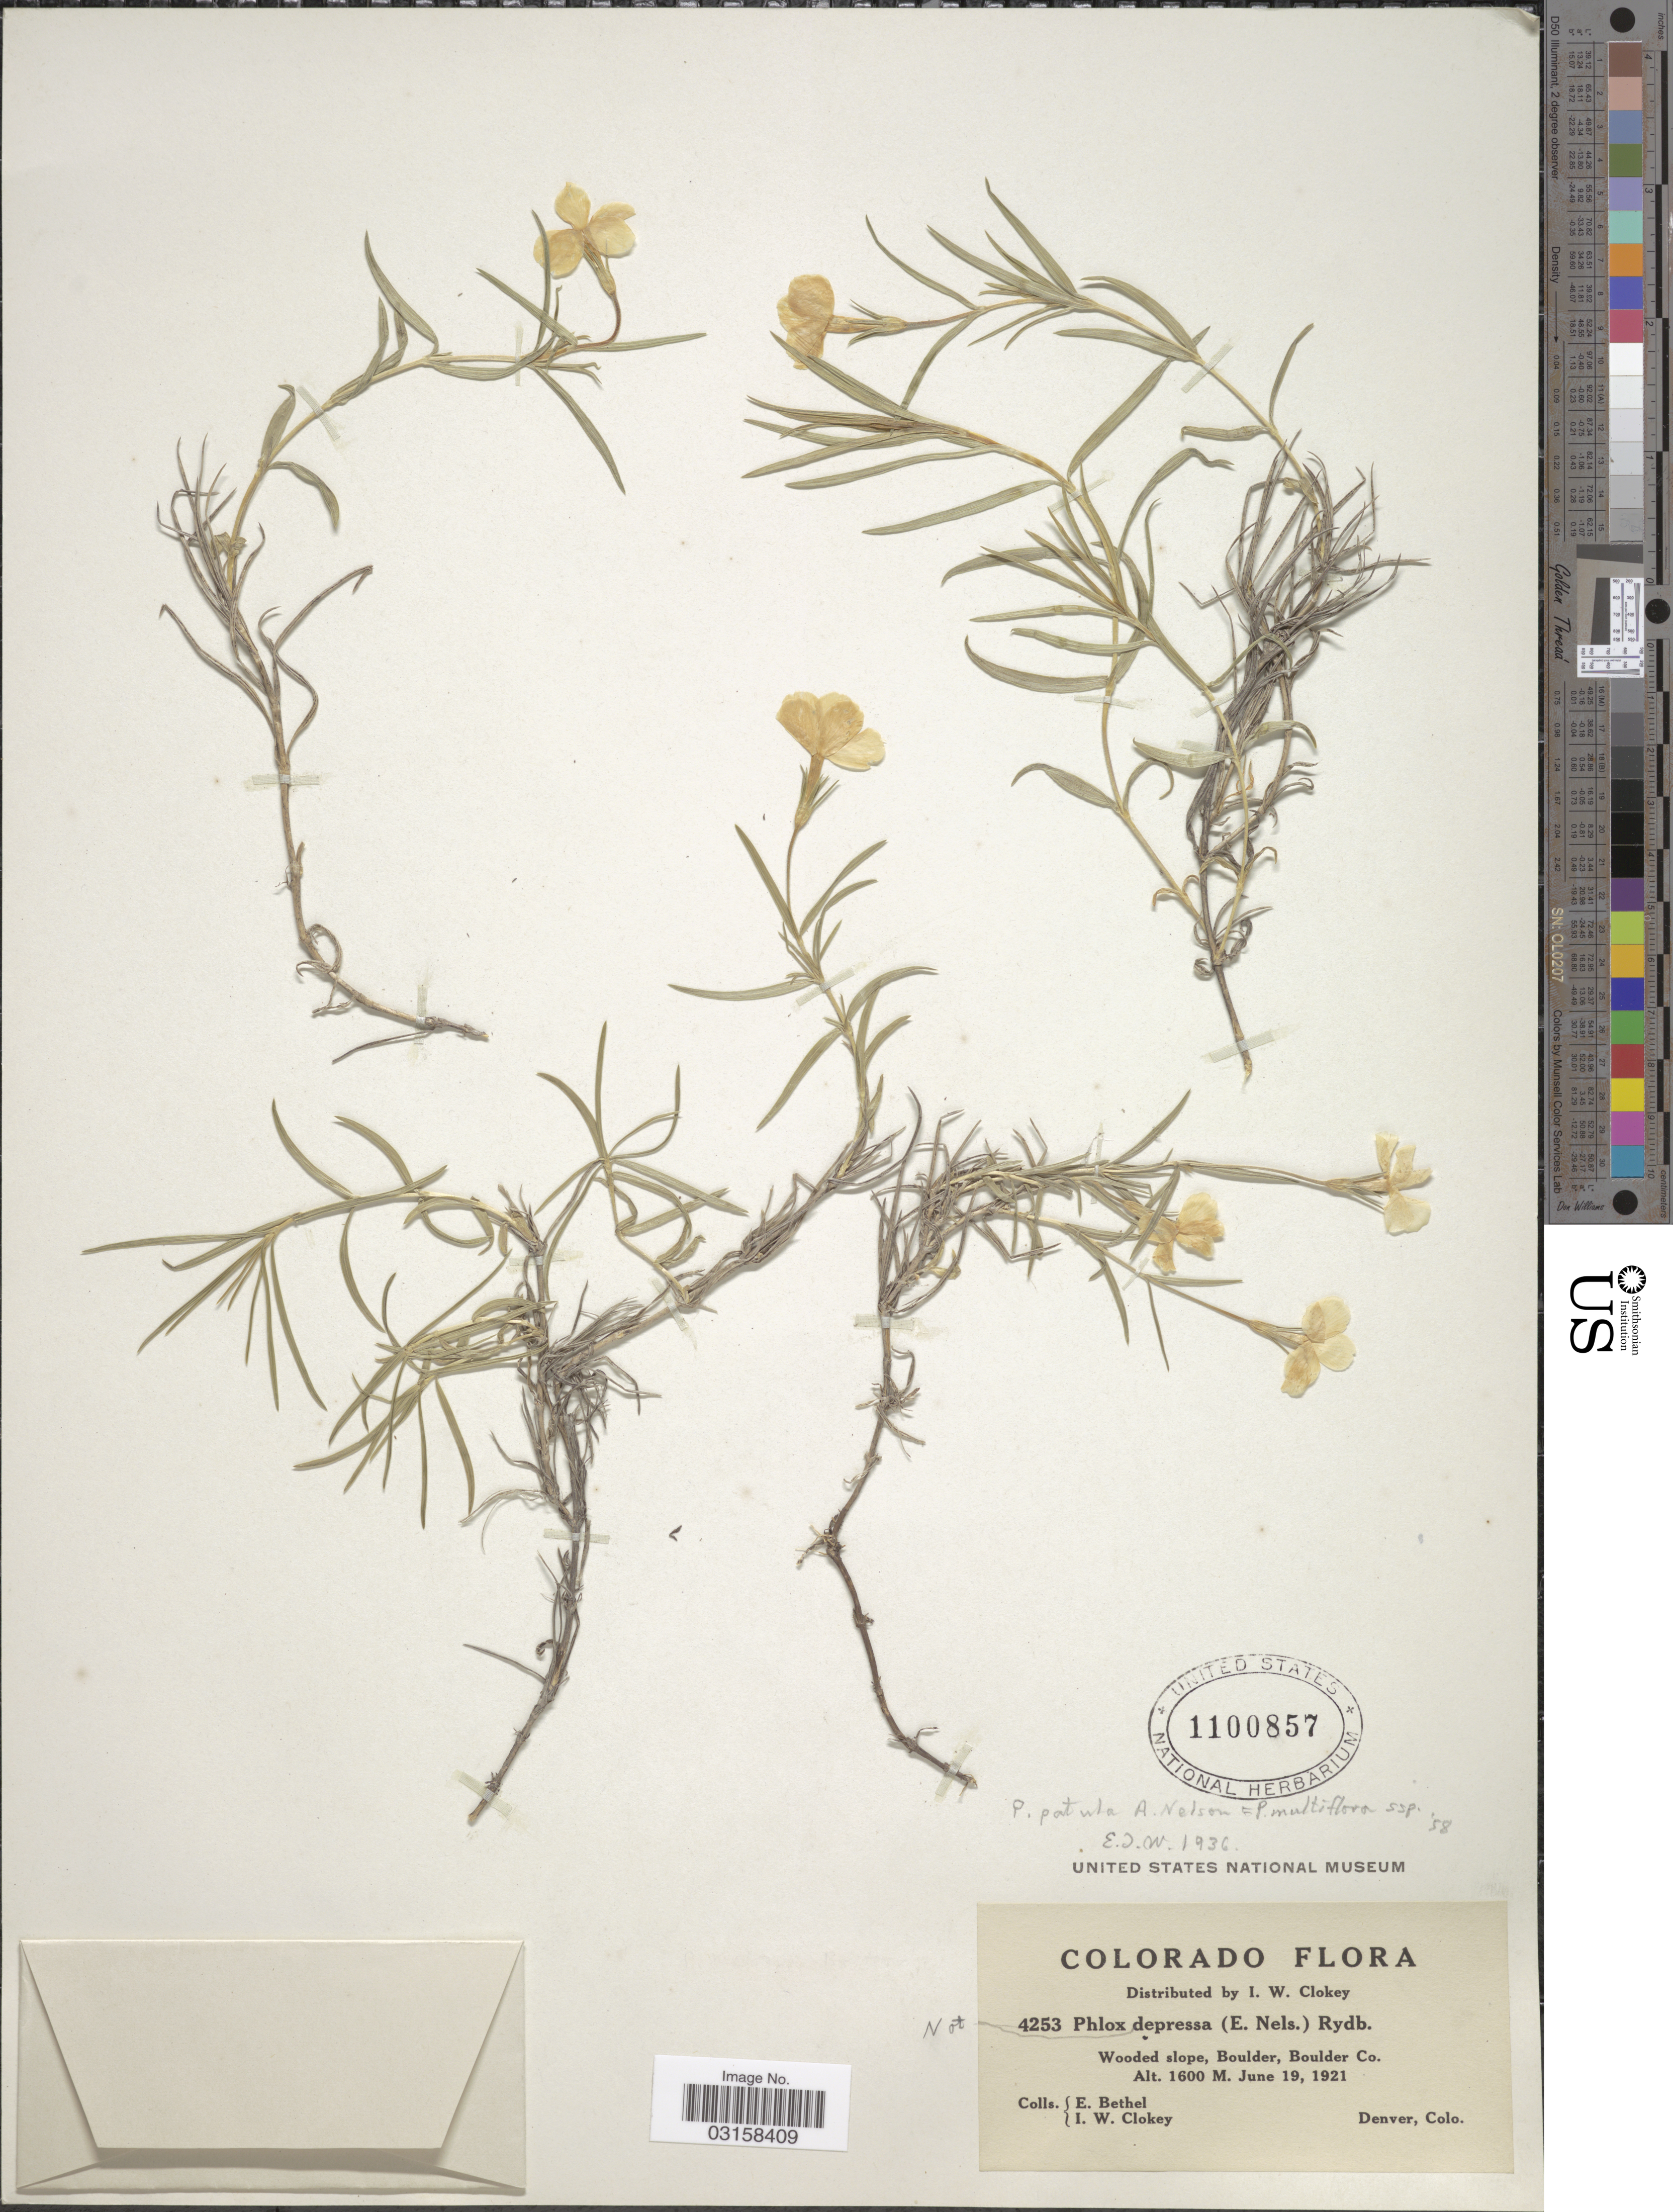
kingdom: Plantae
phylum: Tracheophyta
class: Magnoliopsida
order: Ericales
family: Polemoniaceae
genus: Phlox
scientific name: Phlox multiflora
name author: A. Nelson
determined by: Mayfield, M. H.; Ferguson, C. J.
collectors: E. Bethel & I. W. Clokey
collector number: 4253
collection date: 1921-06-19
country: United States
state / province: Colorado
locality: Boulder, Boulder Co.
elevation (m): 1600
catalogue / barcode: US 1100857